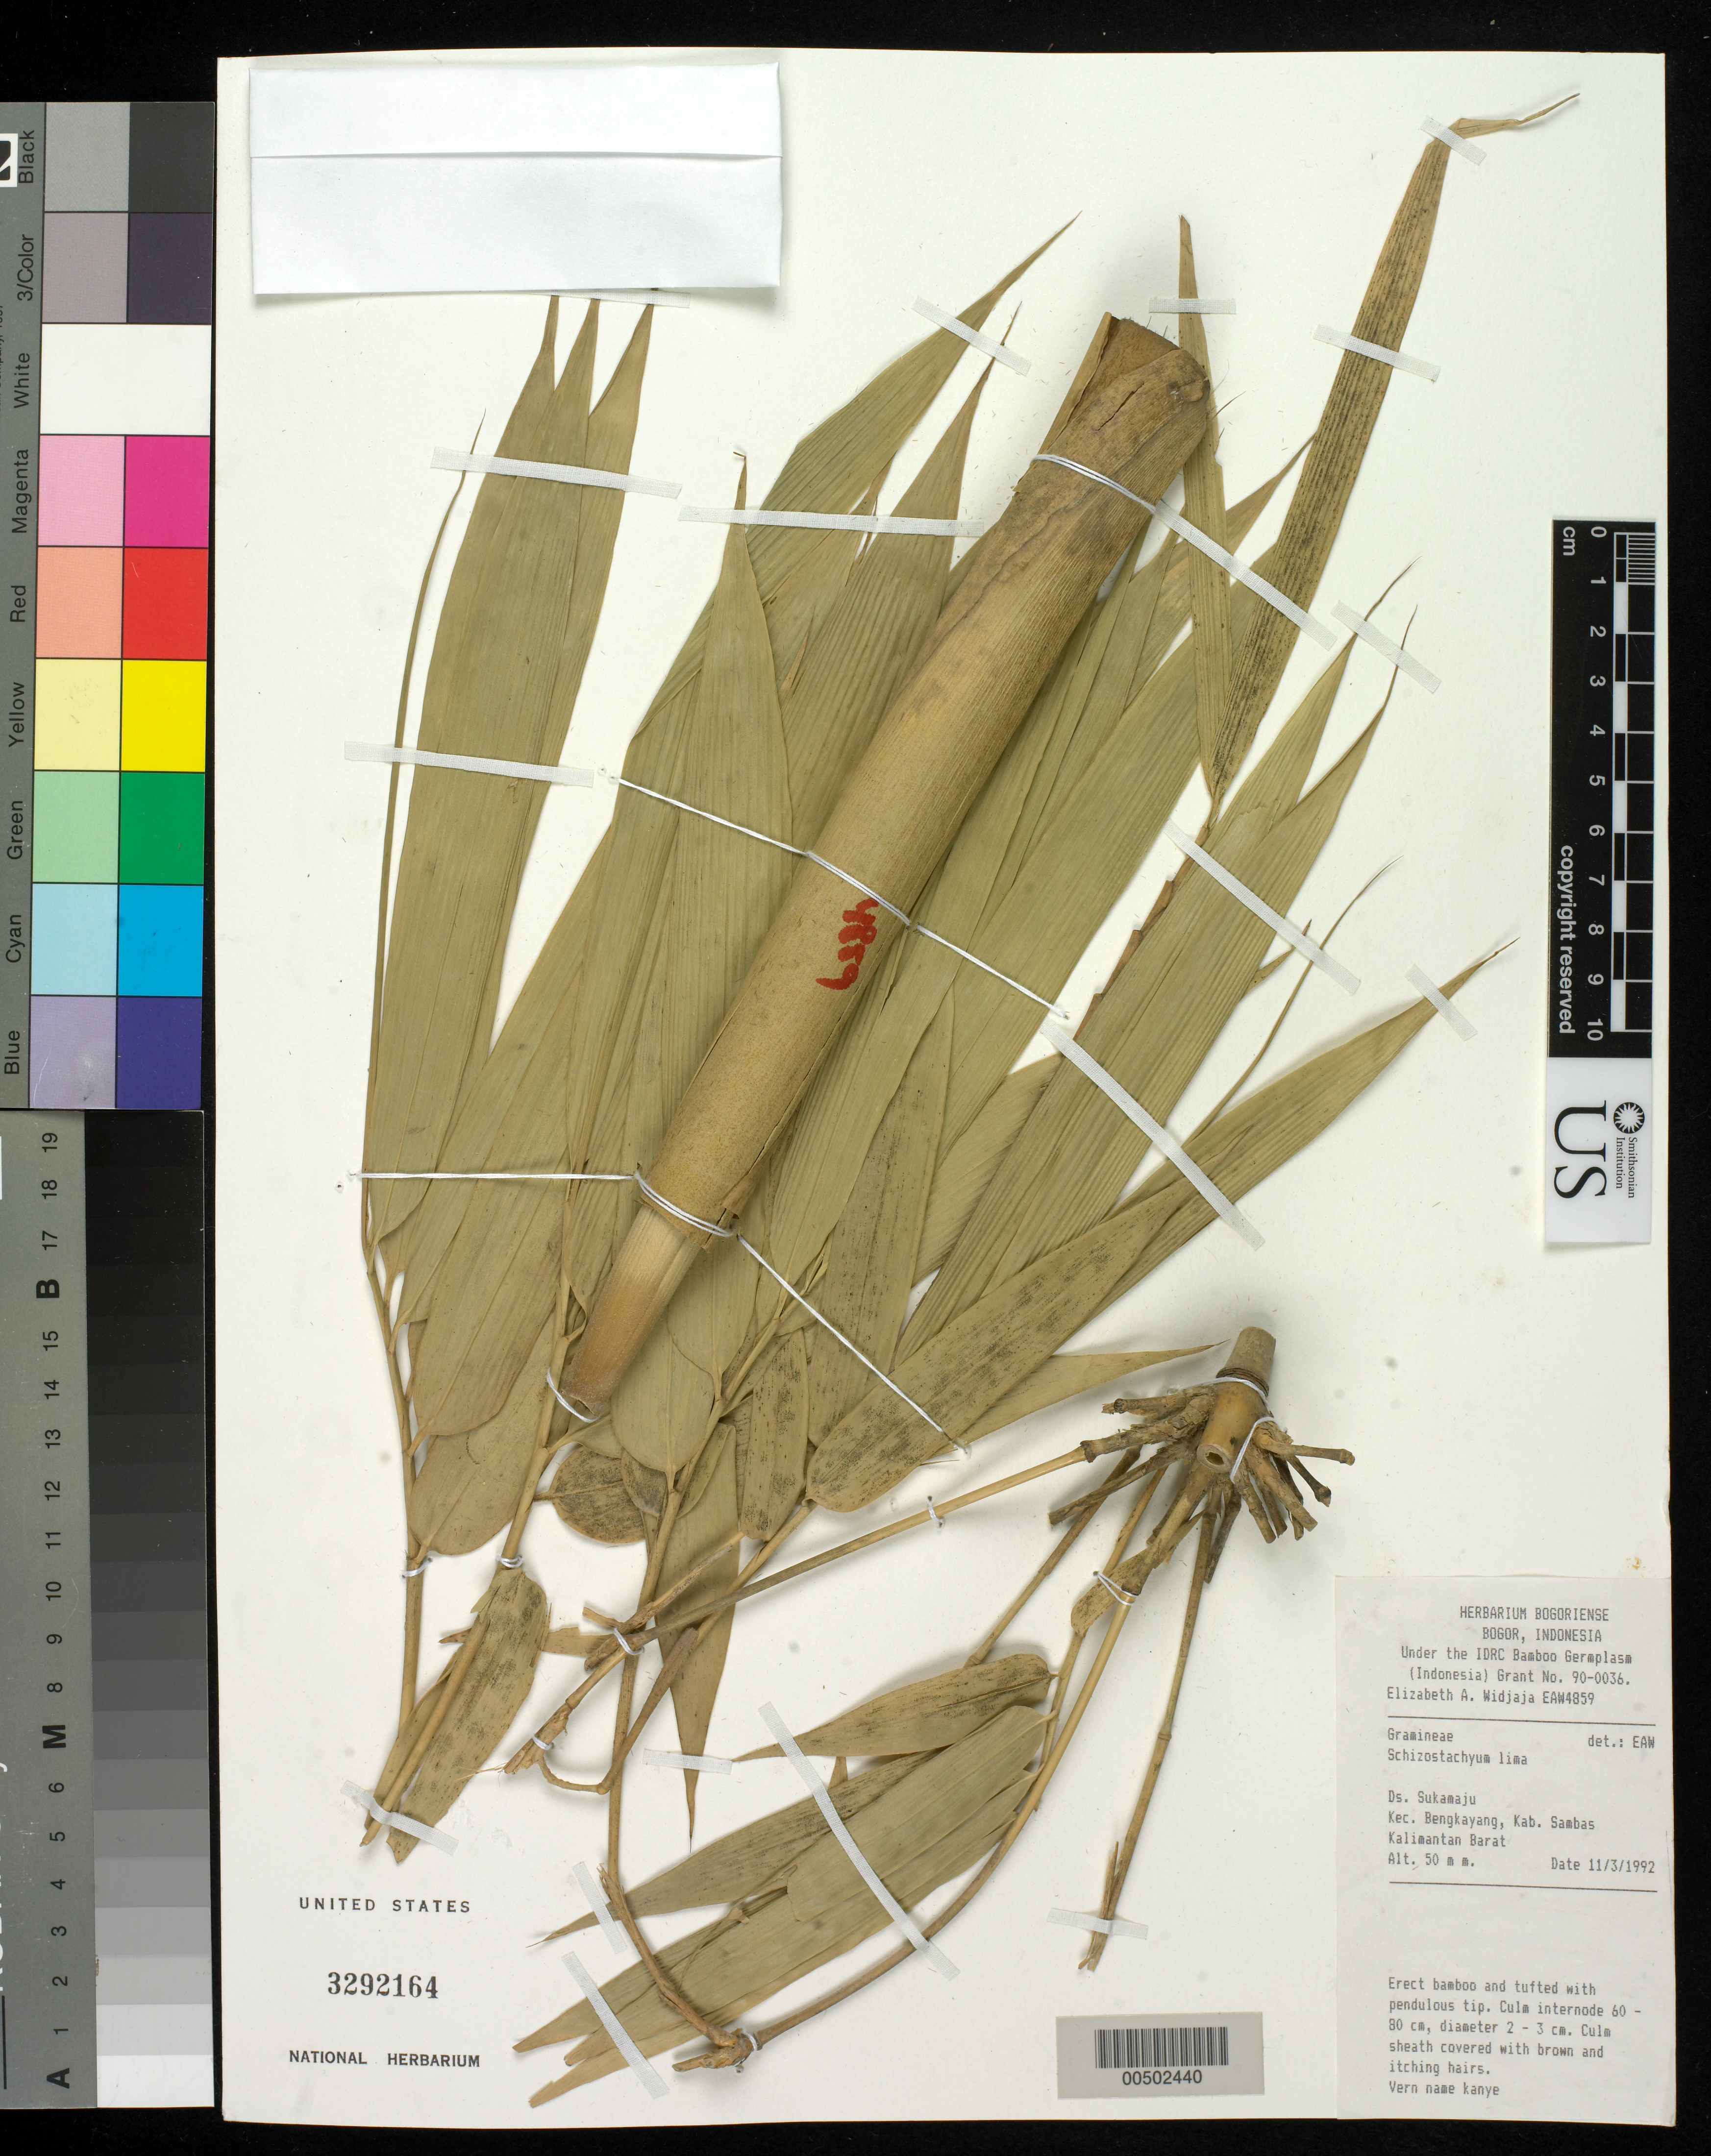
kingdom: Plantae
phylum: Tracheophyta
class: Liliopsida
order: Poales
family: Poaceae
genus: Schizostachyum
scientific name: Schizostachyum lima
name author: (Blanco) Merr.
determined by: Widjaja, E. A.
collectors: E. A. Widjaja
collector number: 4859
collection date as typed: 11 Mar 1992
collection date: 1992-03-11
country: Indonesia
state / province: Kalimantan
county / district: Kalimantan Barat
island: Borneo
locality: Ds. Sukamaju, Kec. Bengkayang, Kab. Sambas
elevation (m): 50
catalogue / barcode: US 3292164